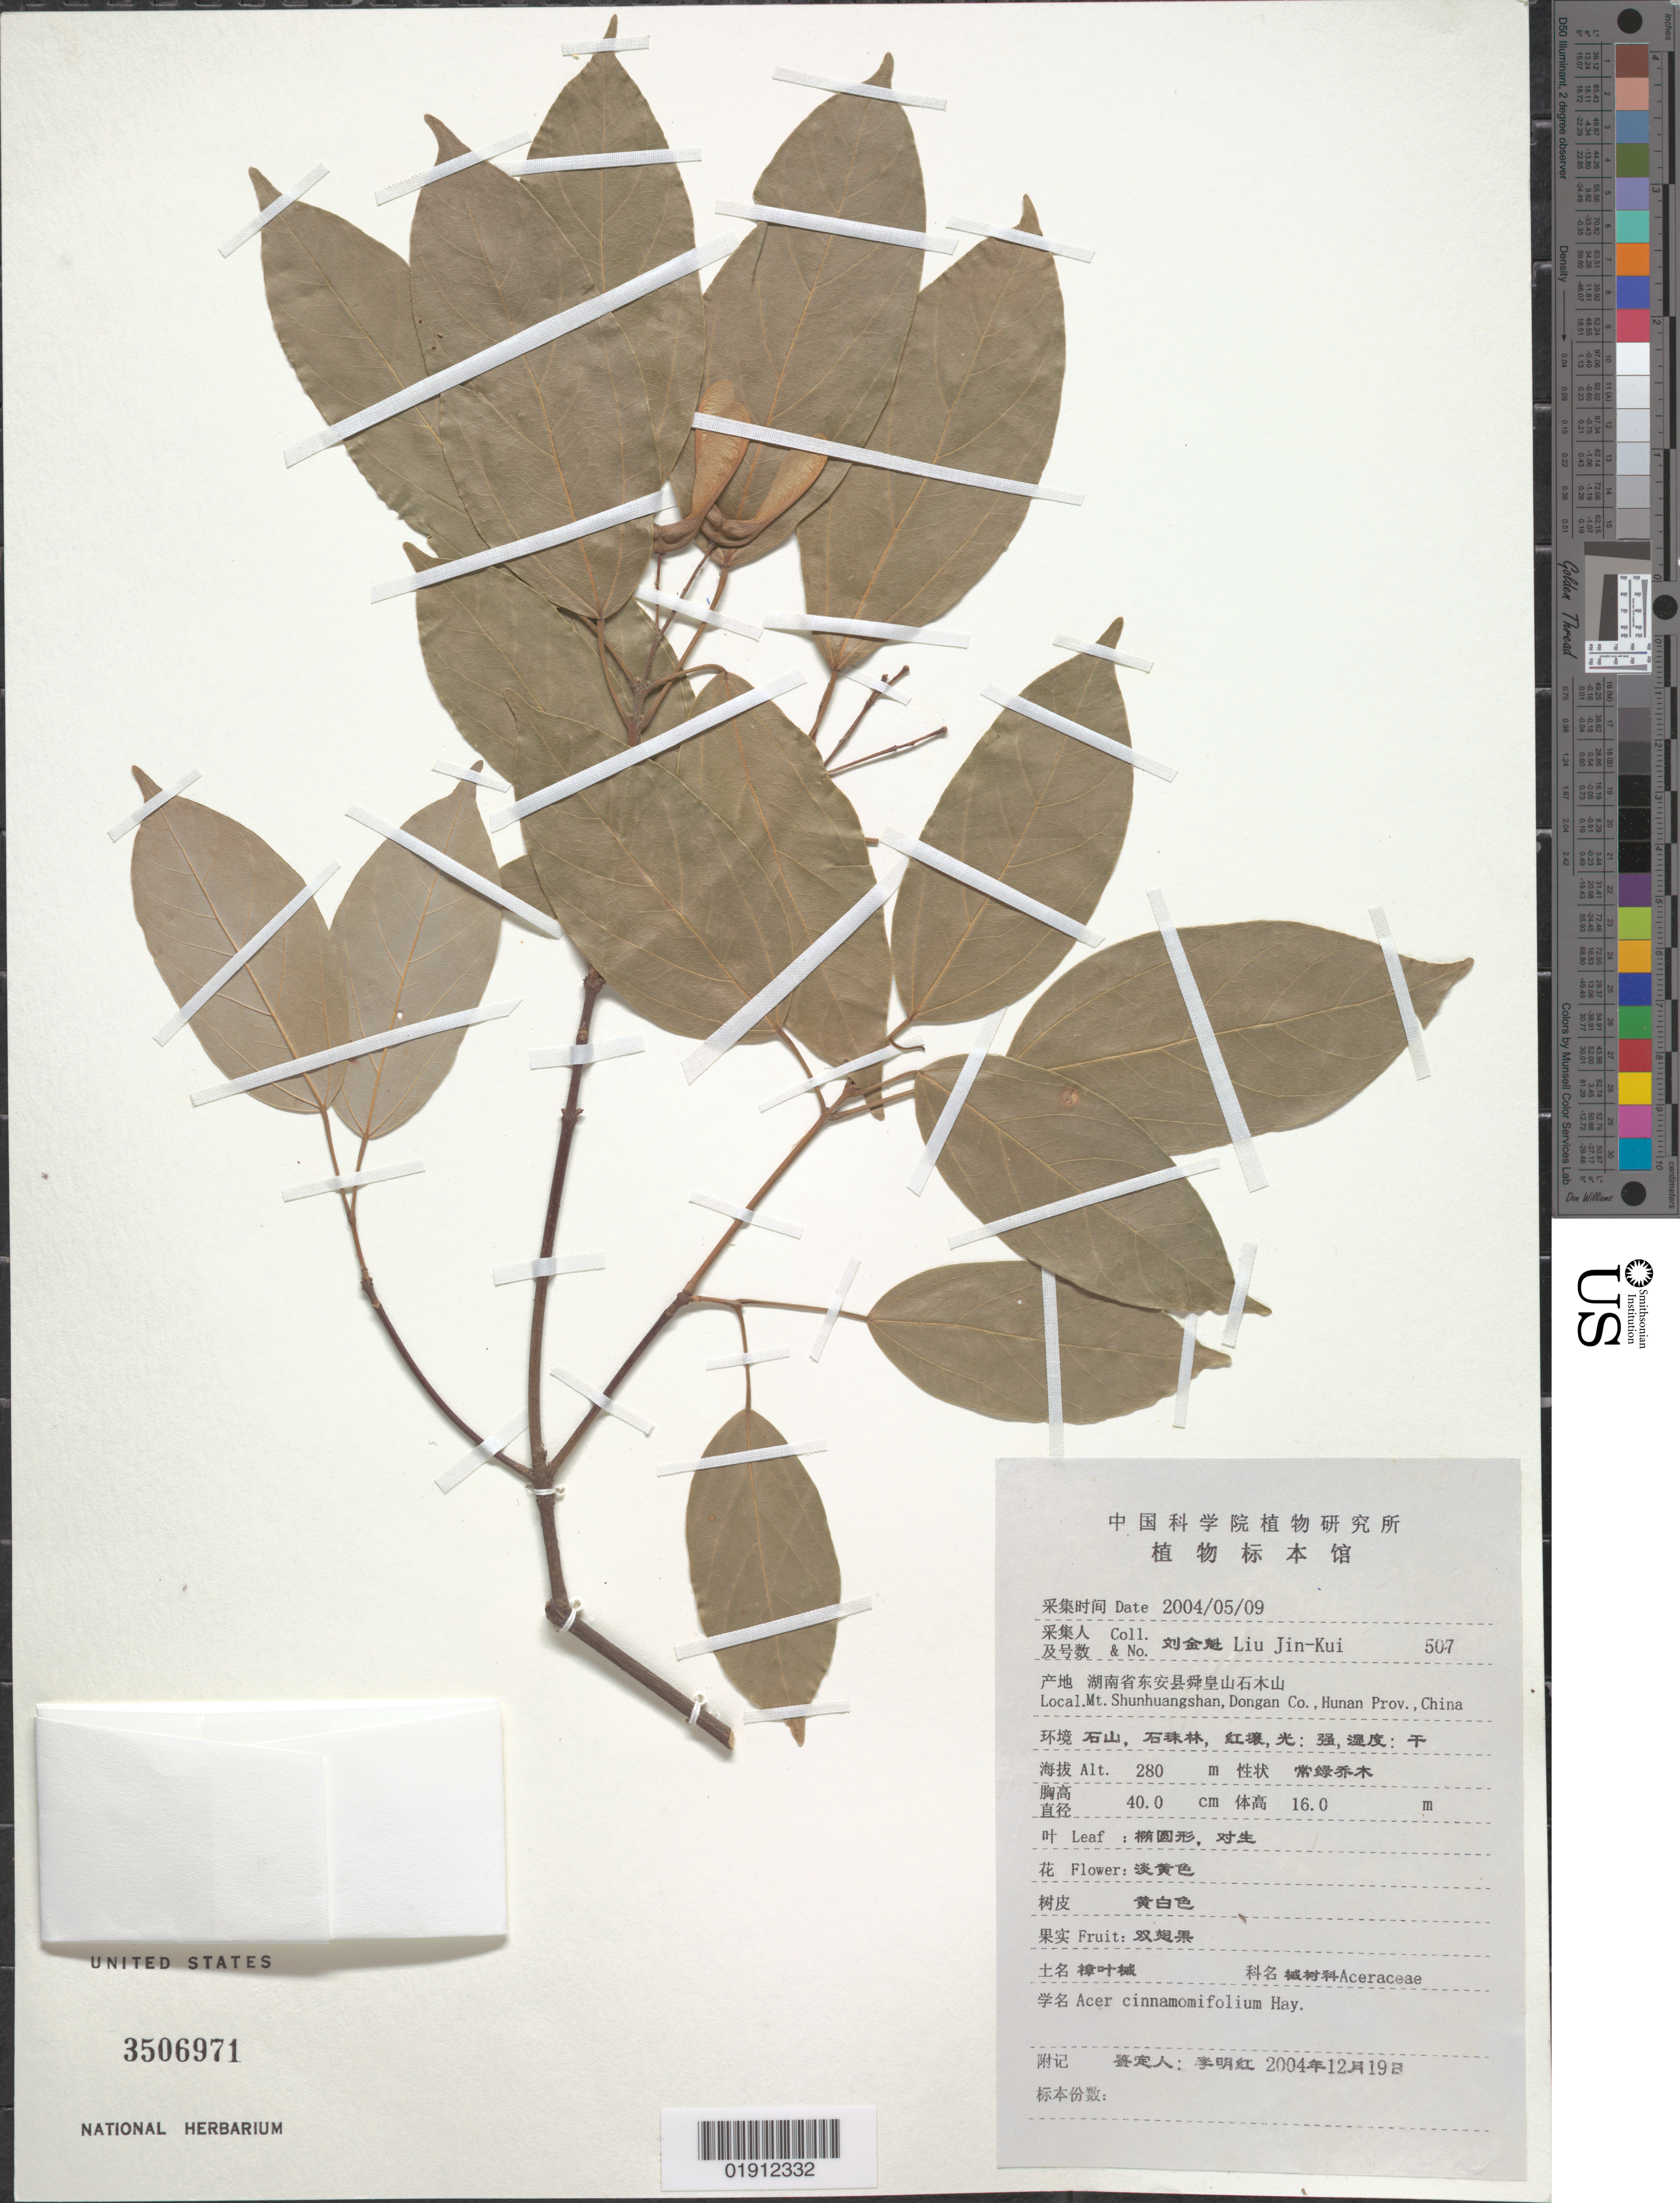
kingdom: Plantae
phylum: Tracheophyta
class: Magnoliopsida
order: Sapindales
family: Sapindaceae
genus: Acer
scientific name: Acer coriaceifolium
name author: H. Lév.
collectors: L. Jin-Kui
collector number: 507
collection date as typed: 2004/05/09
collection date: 2004-05-09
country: China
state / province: Hunan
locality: Mt. Shunhuangshan, Dongan Co.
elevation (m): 280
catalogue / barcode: US 3506971